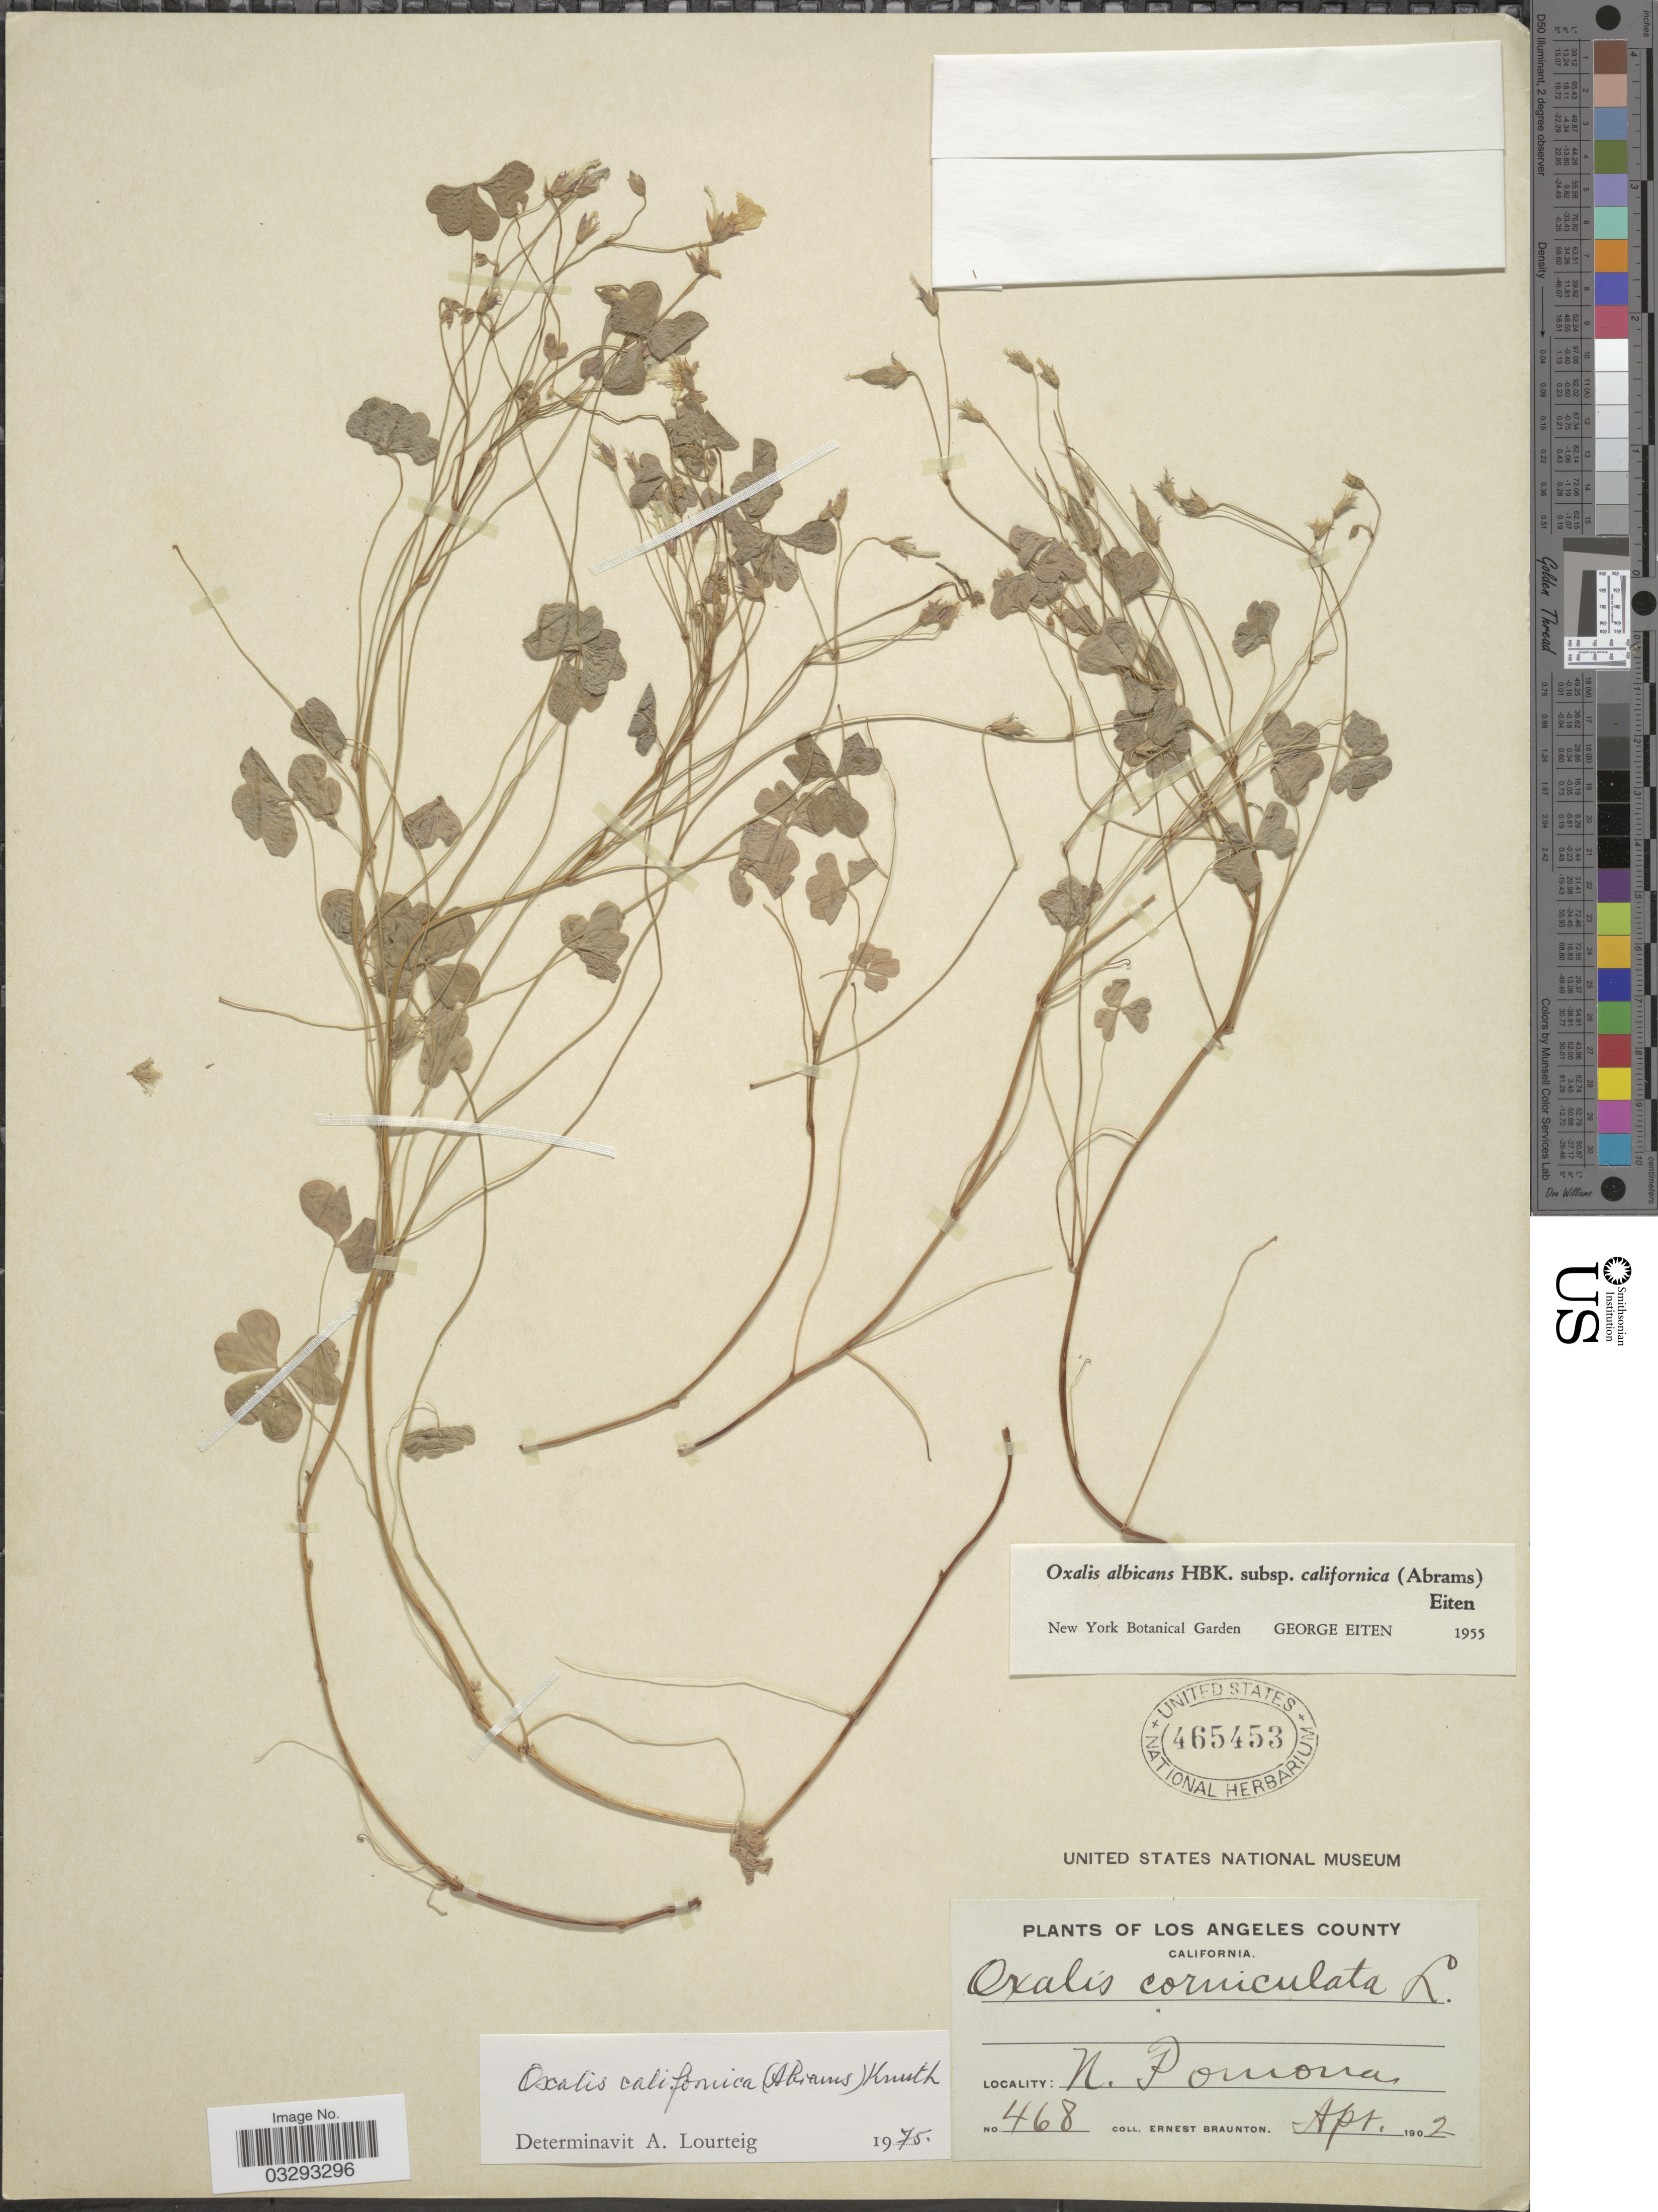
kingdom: Plantae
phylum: Tracheophyta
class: Magnoliopsida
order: Oxalidales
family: Oxalidaceae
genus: Oxalis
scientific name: Oxalis californica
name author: (Abrams) R. Knuth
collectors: E. Braunton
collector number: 468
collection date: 1902-04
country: United States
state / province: California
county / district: Los Angeles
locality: Los Angeles County. N. Pomona.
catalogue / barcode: US 465453